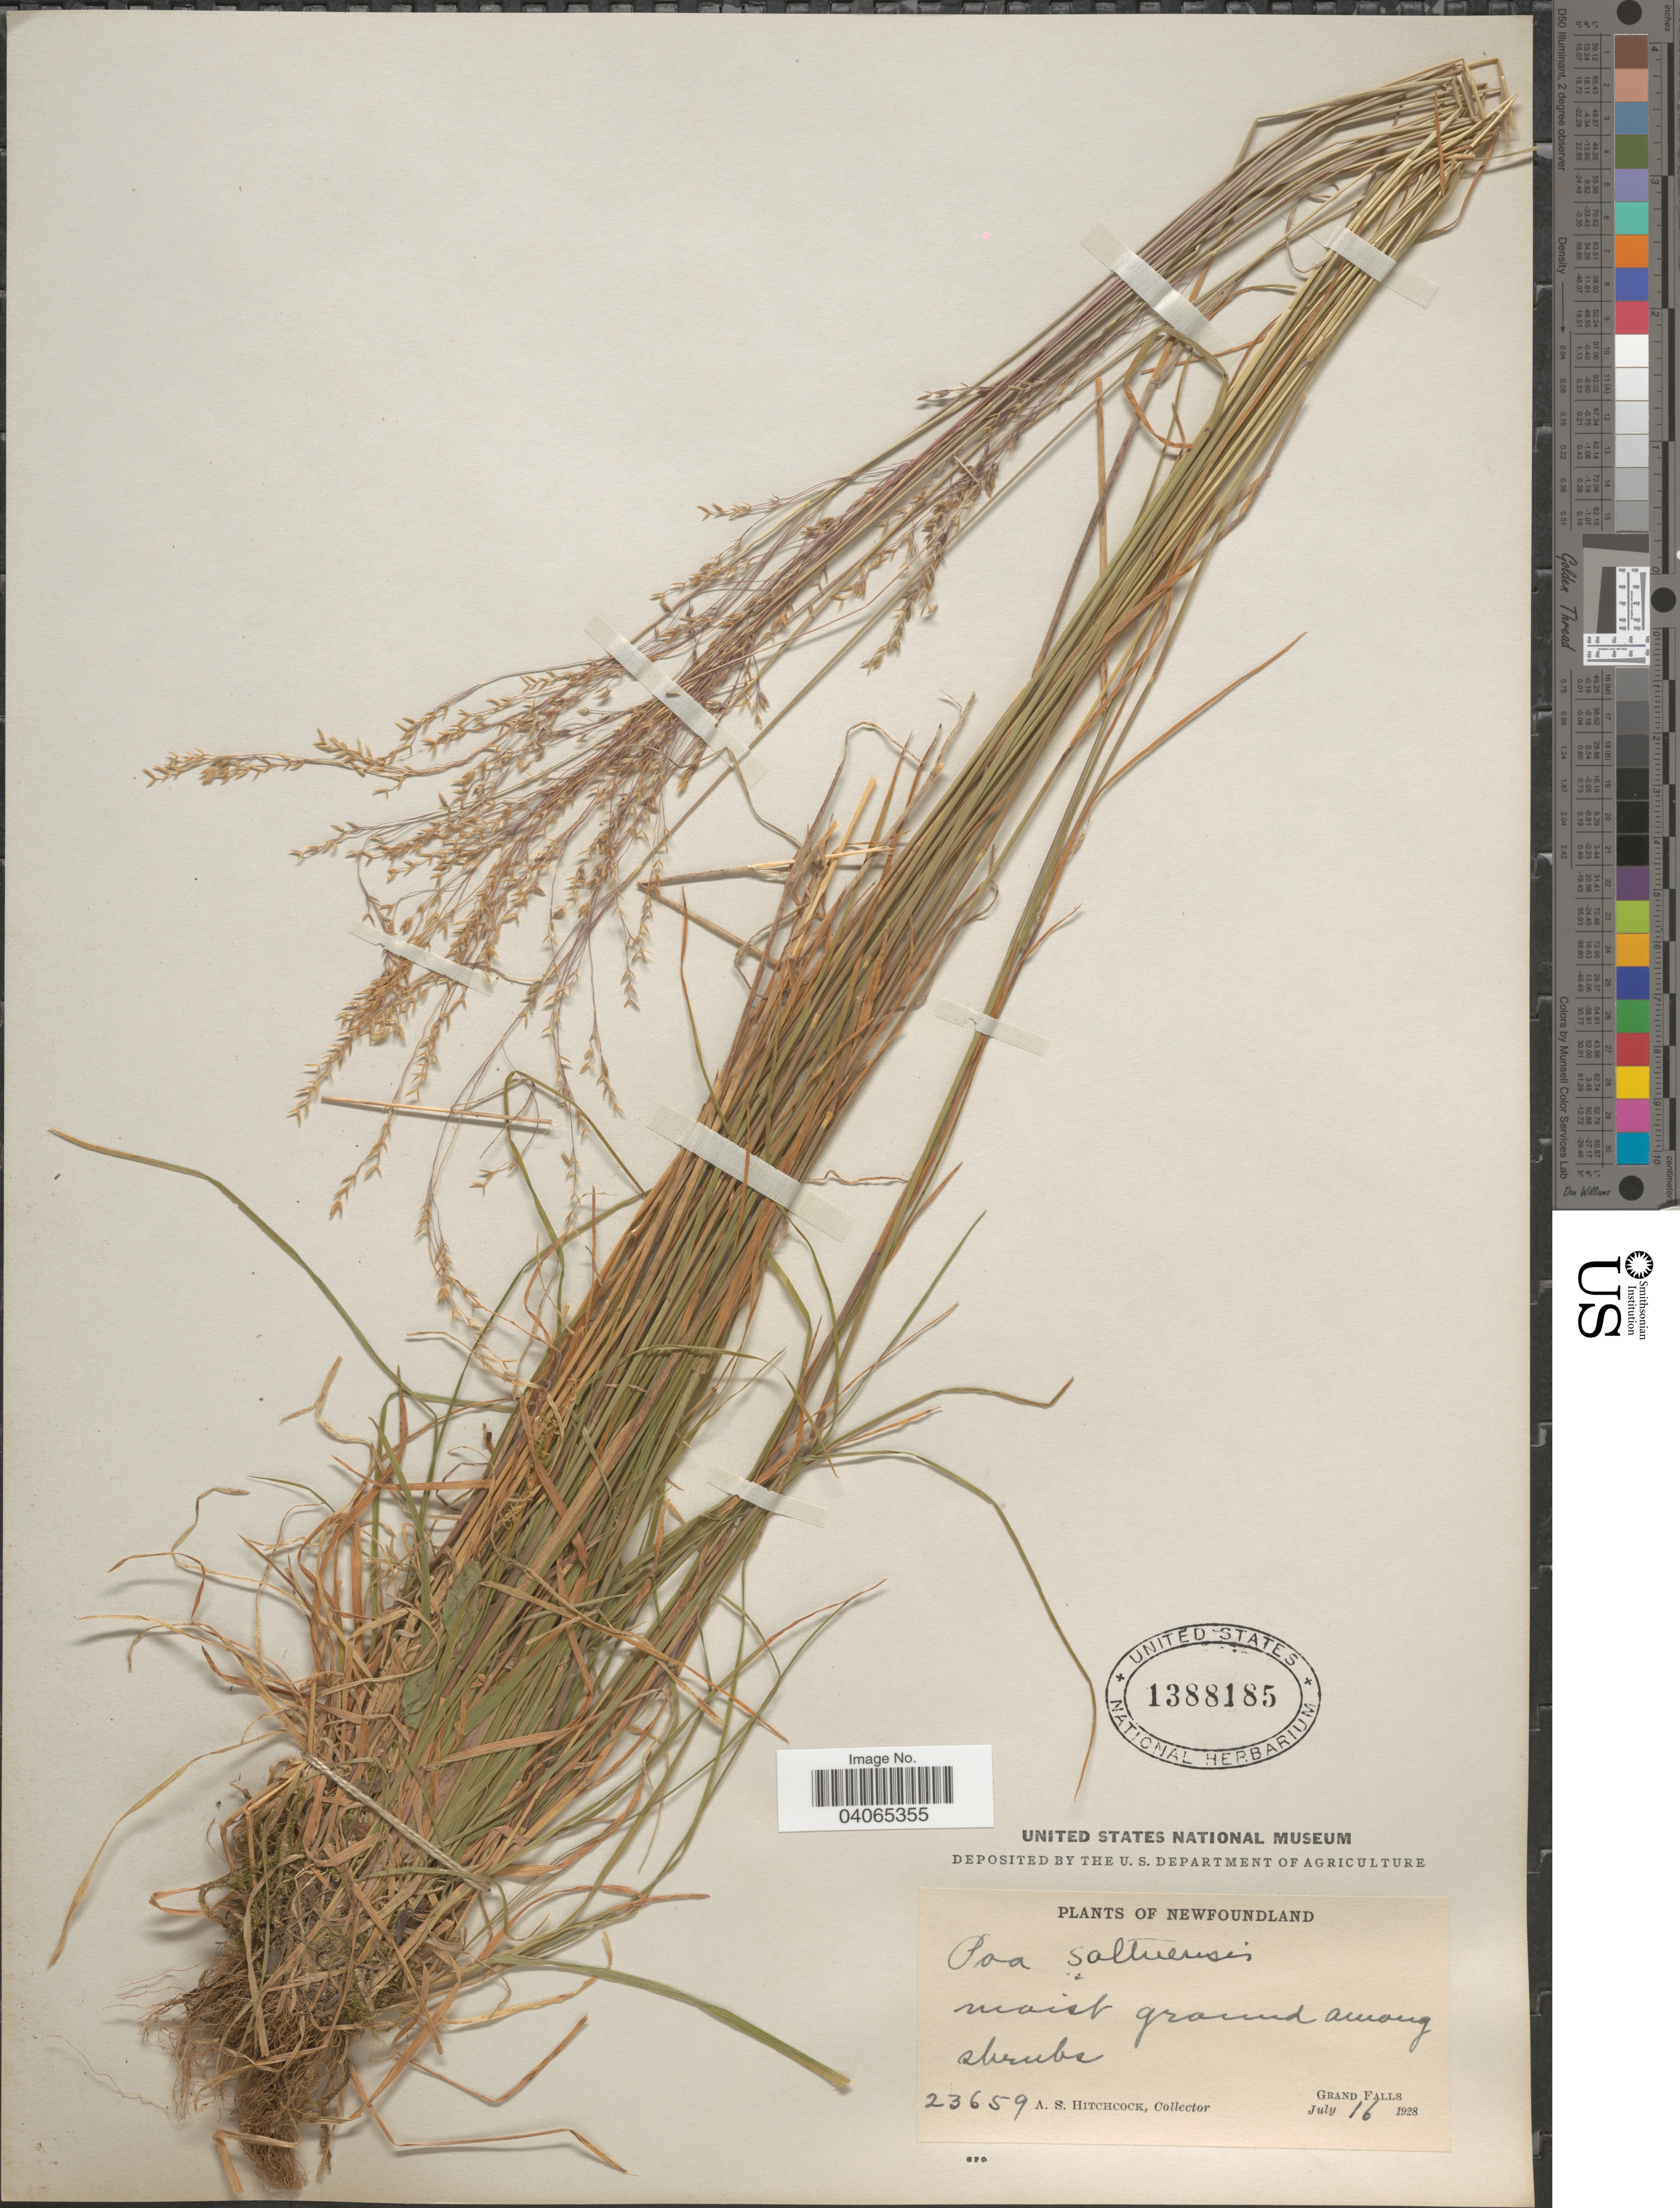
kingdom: Plantae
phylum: Tracheophyta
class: Liliopsida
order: Poales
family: Poaceae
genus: Poa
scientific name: Poa saltuensis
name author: Fernald & Wiegand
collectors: A. S. Hitchcock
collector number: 23659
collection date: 1928-07-16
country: Canada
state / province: Newfoundland and Labrador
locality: Moist ground among shrubs. Grand Falls.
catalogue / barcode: US 1388185